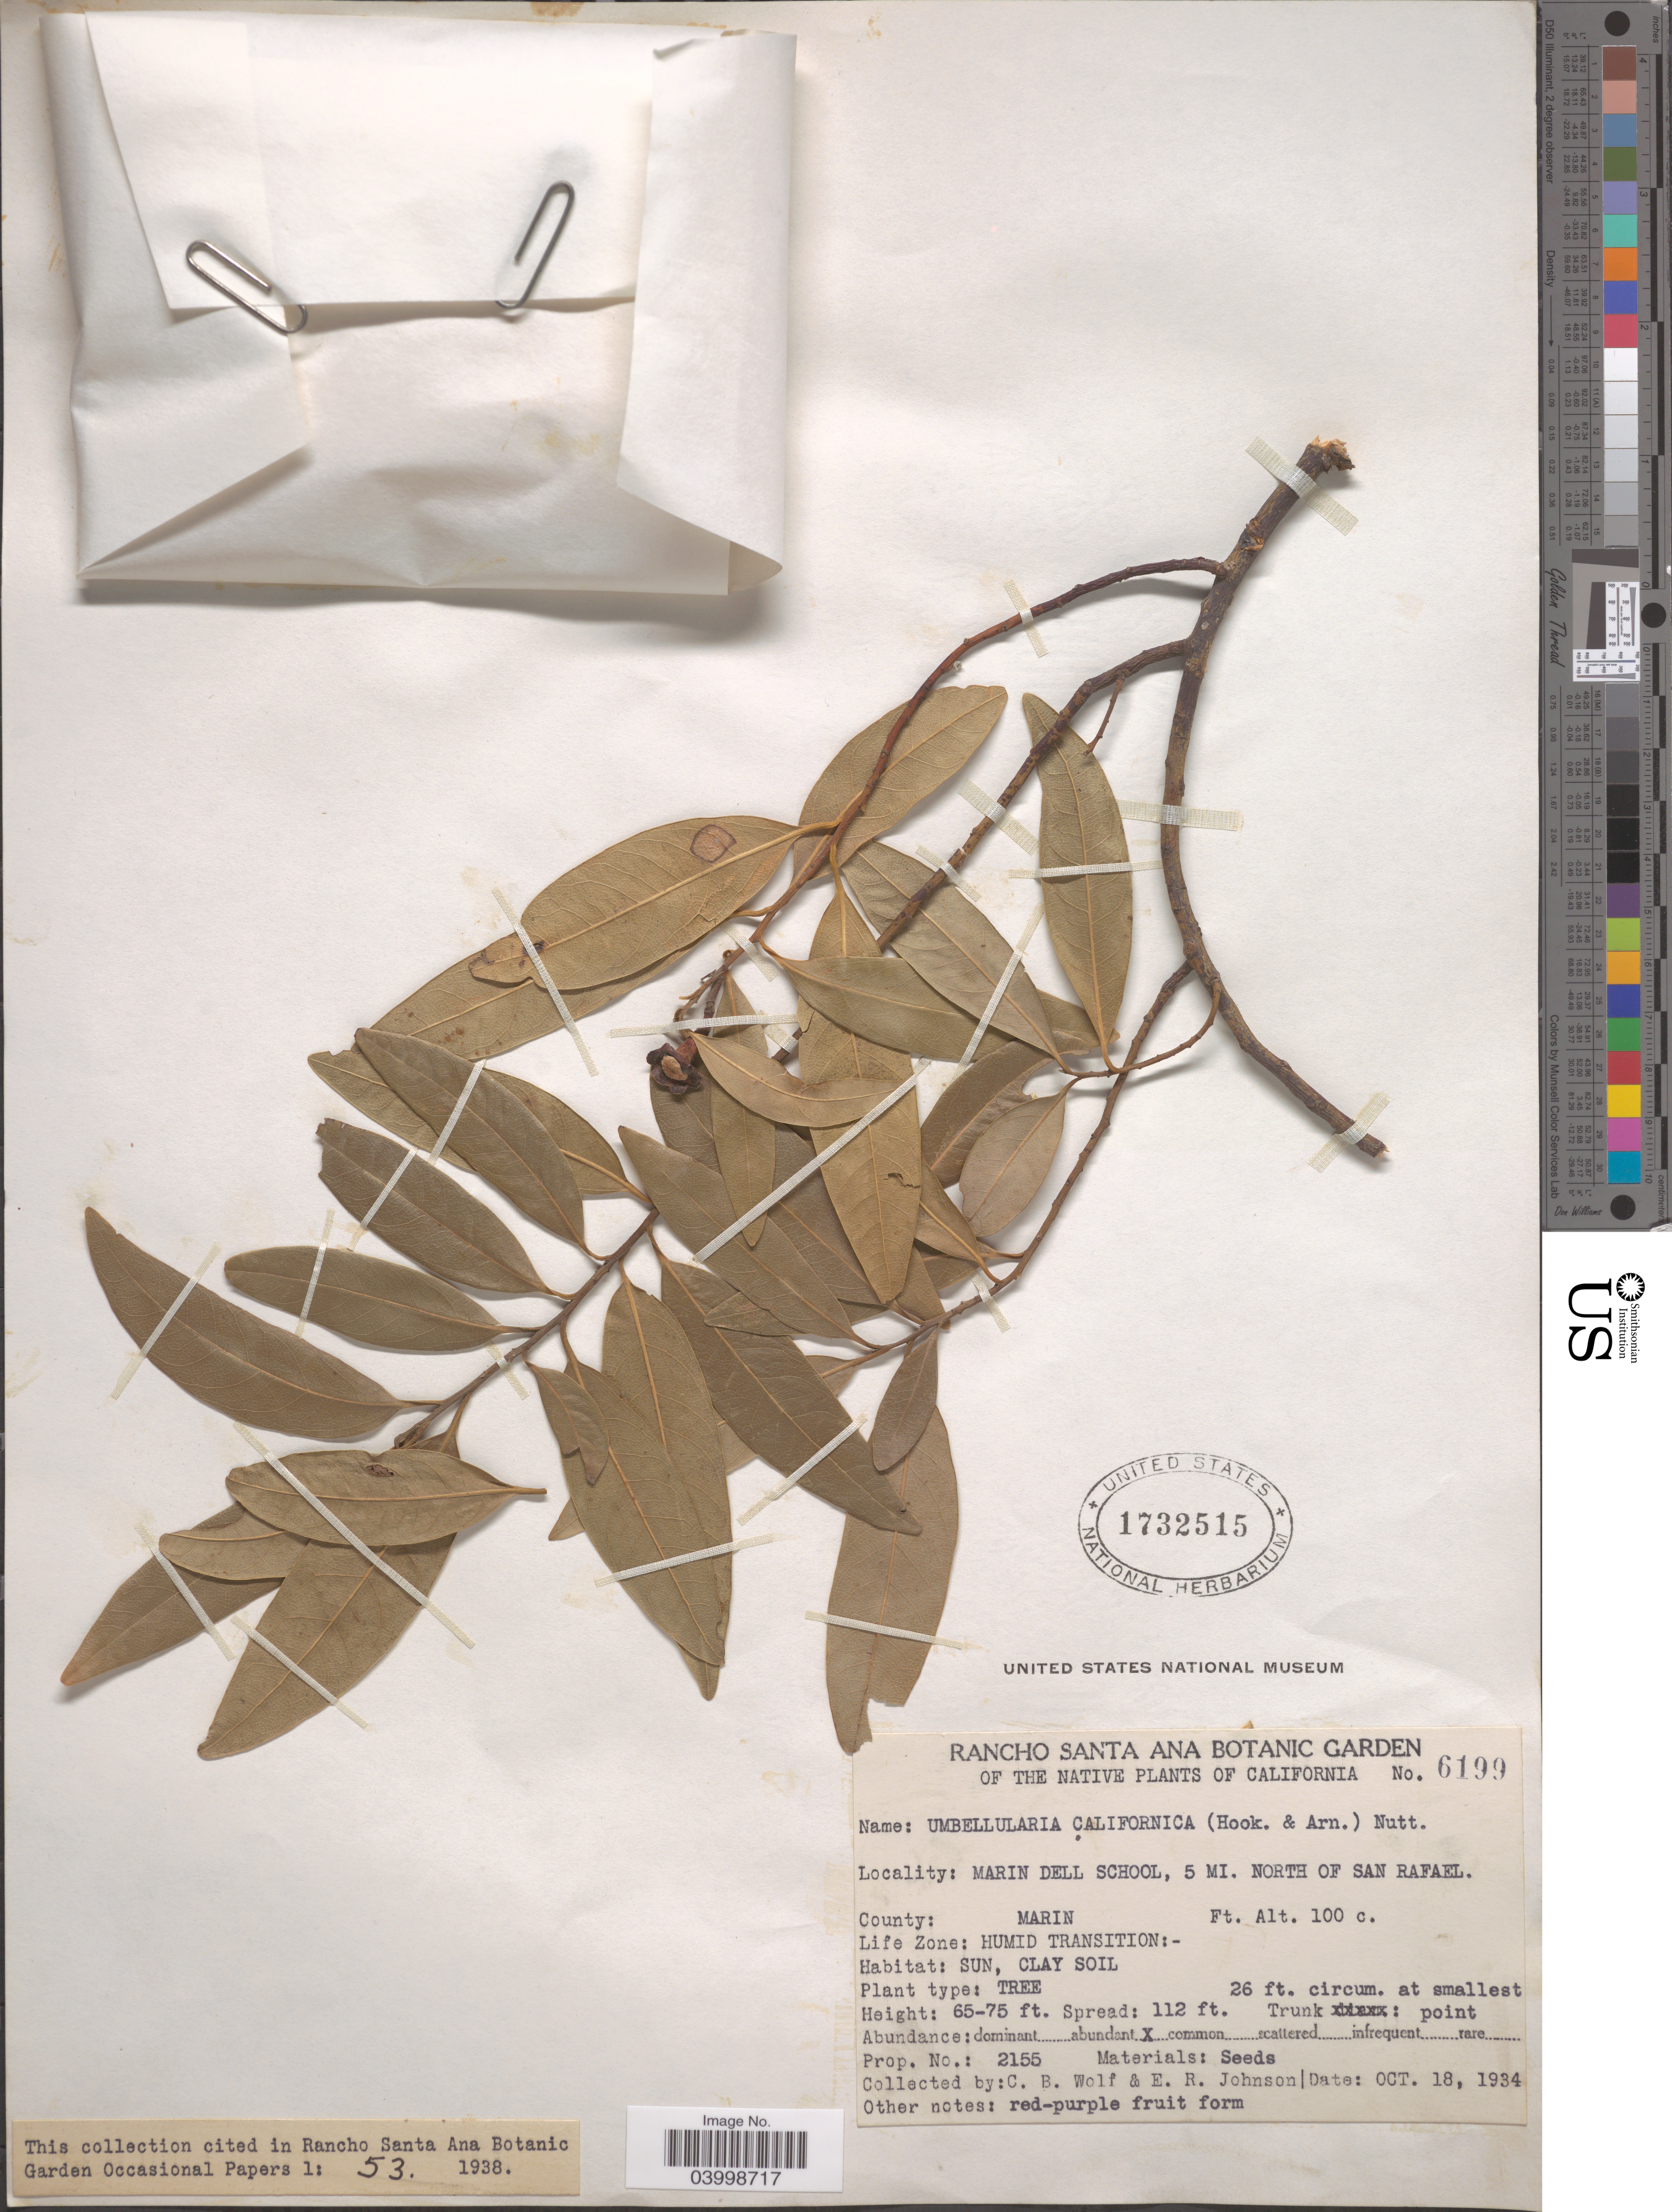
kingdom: Plantae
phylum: Tracheophyta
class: Magnoliopsida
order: Laurales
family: Lauraceae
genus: Umbellularia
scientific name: Umbellularia californica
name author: (Hook. & Arn.) Nutt.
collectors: C. B. Wolf & E. R. Johnson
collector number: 6199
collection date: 1934-10-18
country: United States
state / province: California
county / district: Marin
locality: Marin Dell School, 5 Mi. North of San Rafael. County: Marin. Life Zone: Humid Transition.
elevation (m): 30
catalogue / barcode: US 1732515